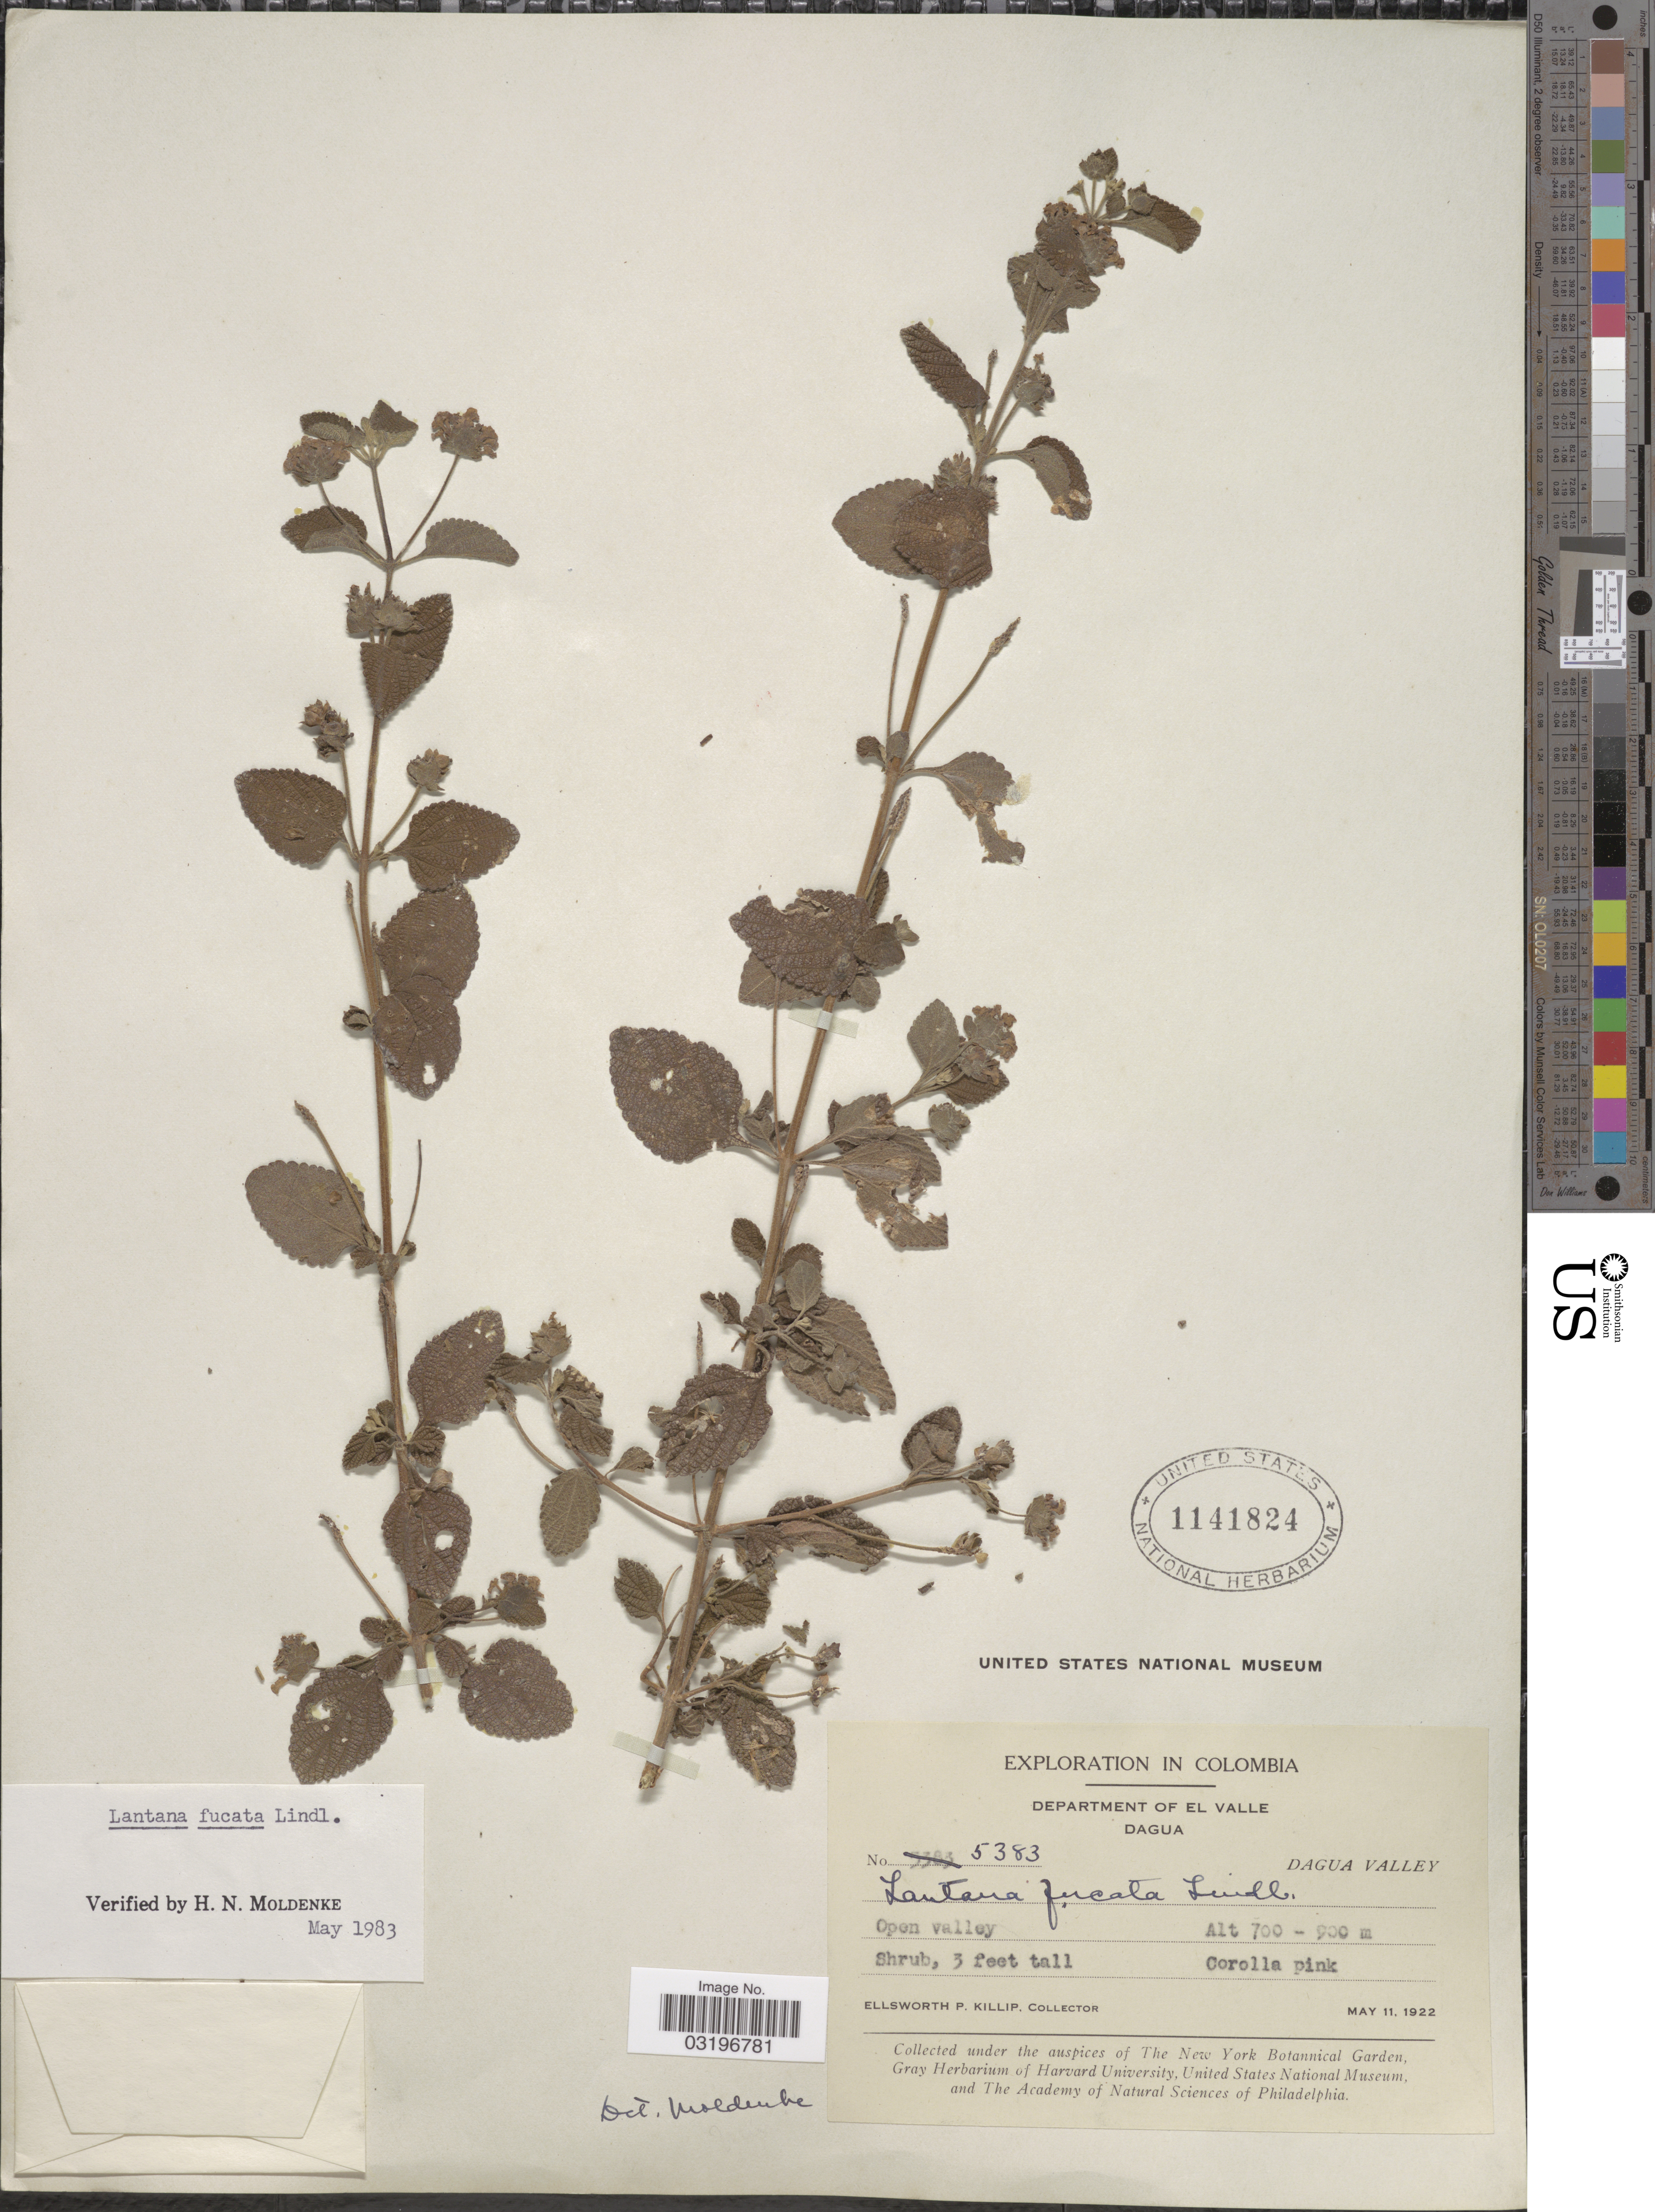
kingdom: Plantae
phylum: Tracheophyta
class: Magnoliopsida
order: Lamiales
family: Verbenaceae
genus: Lantana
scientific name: Lantana fucata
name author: Lindl.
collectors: E. P. Killip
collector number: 5383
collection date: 1922-05-11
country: Colombia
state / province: Valle del Cauca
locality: Department of El Valle. Dagua, Dagua Valley. Open valley.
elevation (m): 700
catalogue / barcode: US 1141824